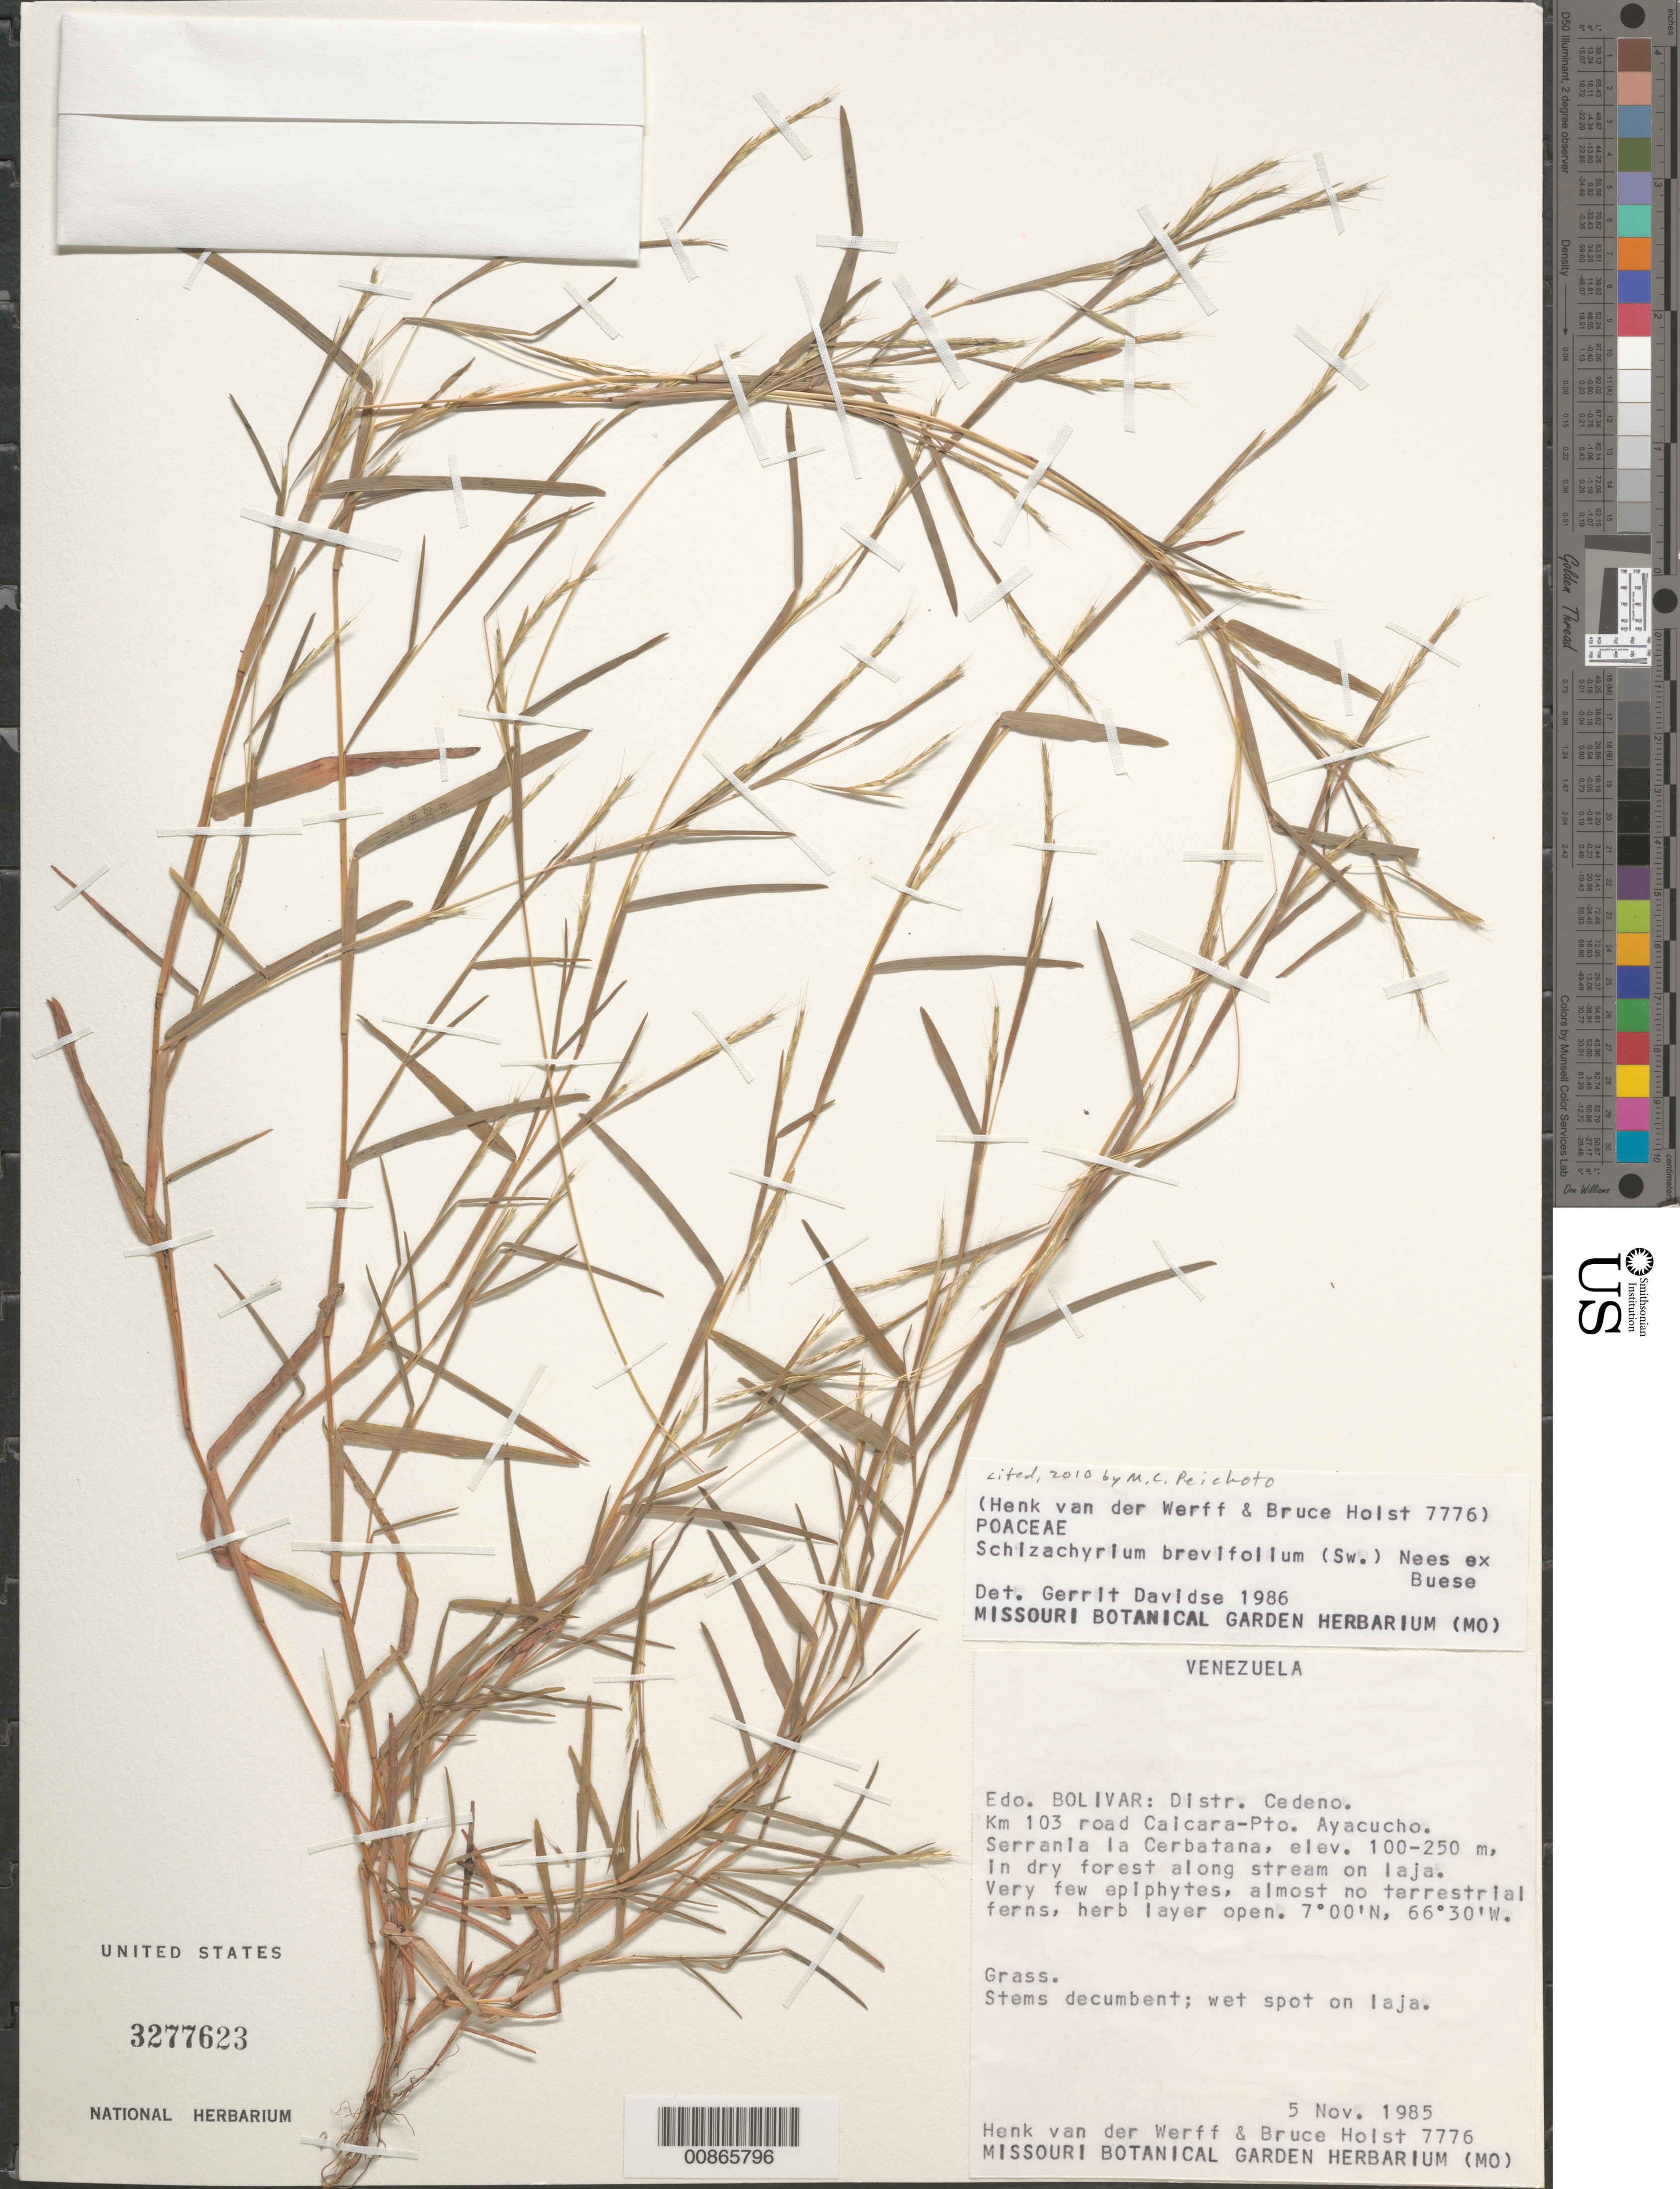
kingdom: Plantae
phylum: Tracheophyta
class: Liliopsida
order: Poales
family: Poaceae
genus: Schizachyrium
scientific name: Schizachyrium brevifolium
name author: (Sw.) Nees ex Büse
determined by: Davidse, Gerrit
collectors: H. van der Werff & B. Holst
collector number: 7776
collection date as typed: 5-Nov-85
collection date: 1985-11-05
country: Venezuela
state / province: Bolívar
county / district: Cedeño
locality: Caicara del Orinoco - Puerto Ayacucho carretera, km 103, Serrania la Cerbatana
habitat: Dry forest along stream on laja, on wet spot on laja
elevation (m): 100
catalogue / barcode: US 3277623